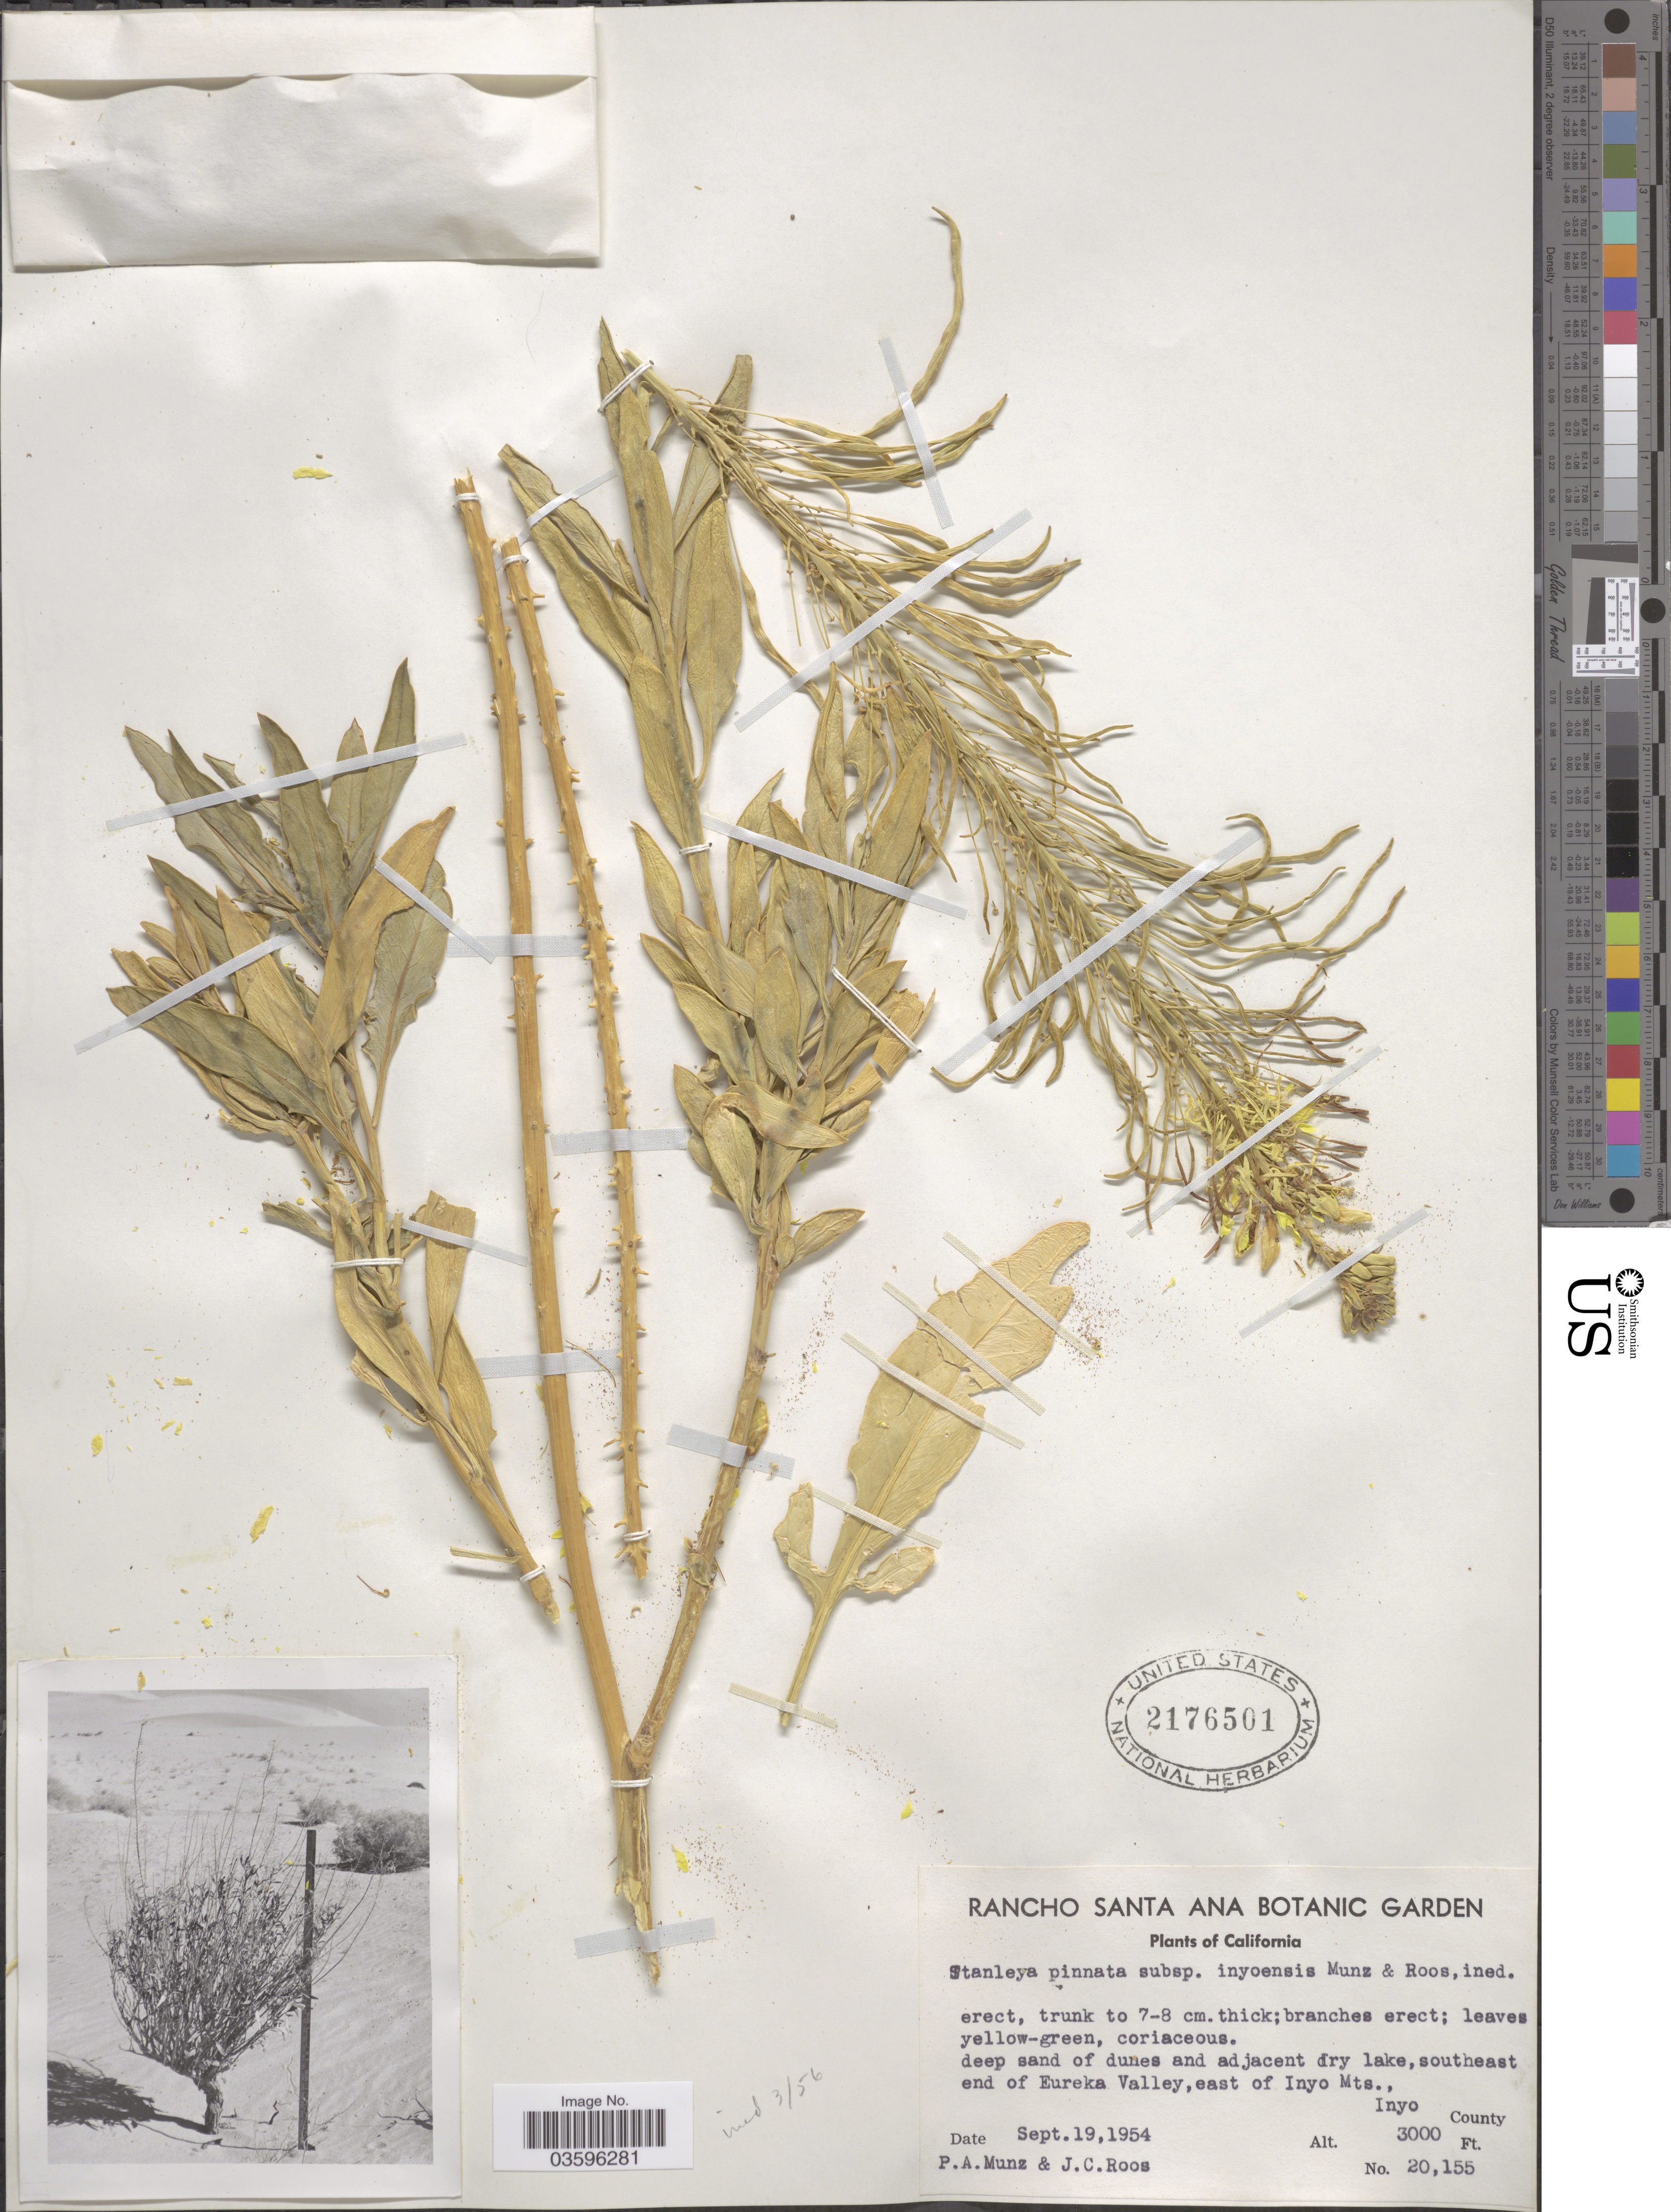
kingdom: Plantae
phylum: Tracheophyta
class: Magnoliopsida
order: Brassicales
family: Brassicaceae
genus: Stanleya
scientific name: Stanleya pinnata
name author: (Pursh) Britton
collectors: P. A. Munz & J. C. Roos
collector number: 20155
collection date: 1954-09-19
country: United States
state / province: California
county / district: Inyo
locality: Southeast end of Eureka Valley, east of Inyo Mts., Inyo County.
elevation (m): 914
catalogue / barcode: US 2176501